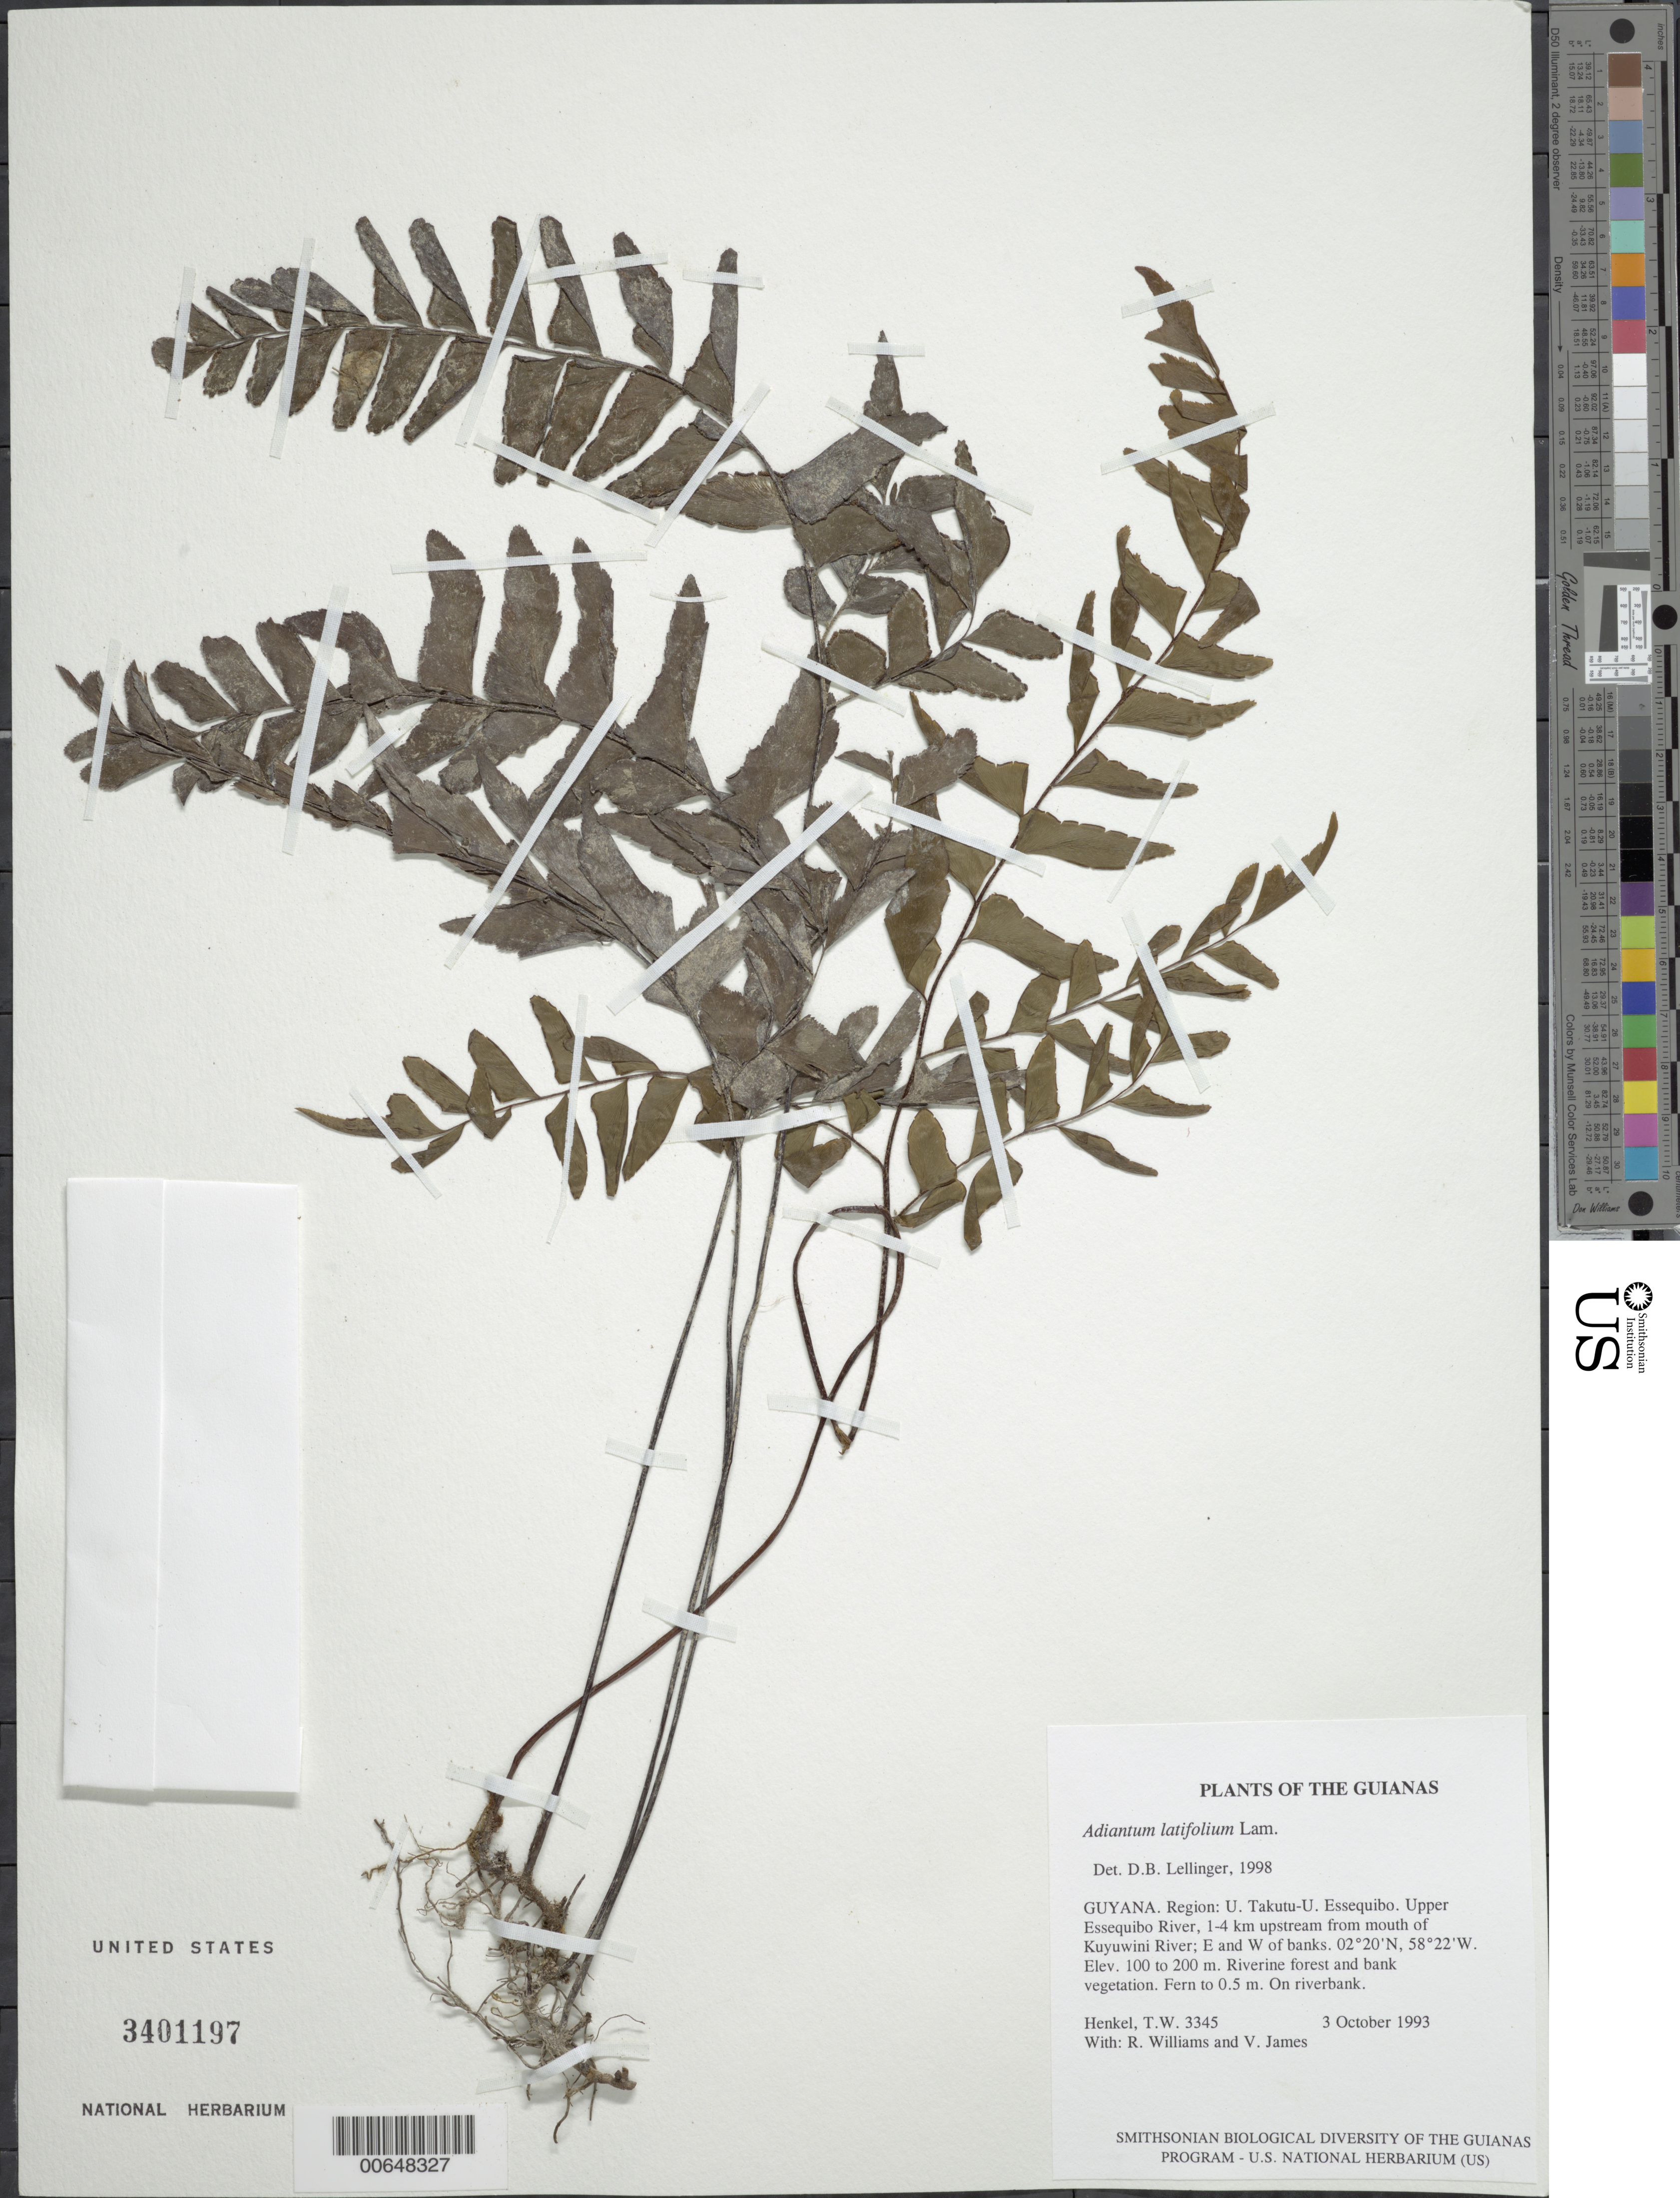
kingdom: Plantae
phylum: Tracheophyta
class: Polypodiopsida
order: Polypodiales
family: Pteridaceae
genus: Adiantum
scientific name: Adiantum latifolium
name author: Lam.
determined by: Lellinger, David B., (BOT), Smithsonian Institution - National Museum of Natural History (UNITED STATES)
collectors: T. Henkel, R. Williams & V. James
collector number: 3345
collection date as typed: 3 October 1993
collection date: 1993-10-03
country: Guyana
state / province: U. Takutu-U. Essequibo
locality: Upper Essequibo River, 1-4 km upstream from mouth of Kuyuwini River; E and W of banks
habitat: Riverine forest and bank vegetation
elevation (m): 100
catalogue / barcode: US 3401197